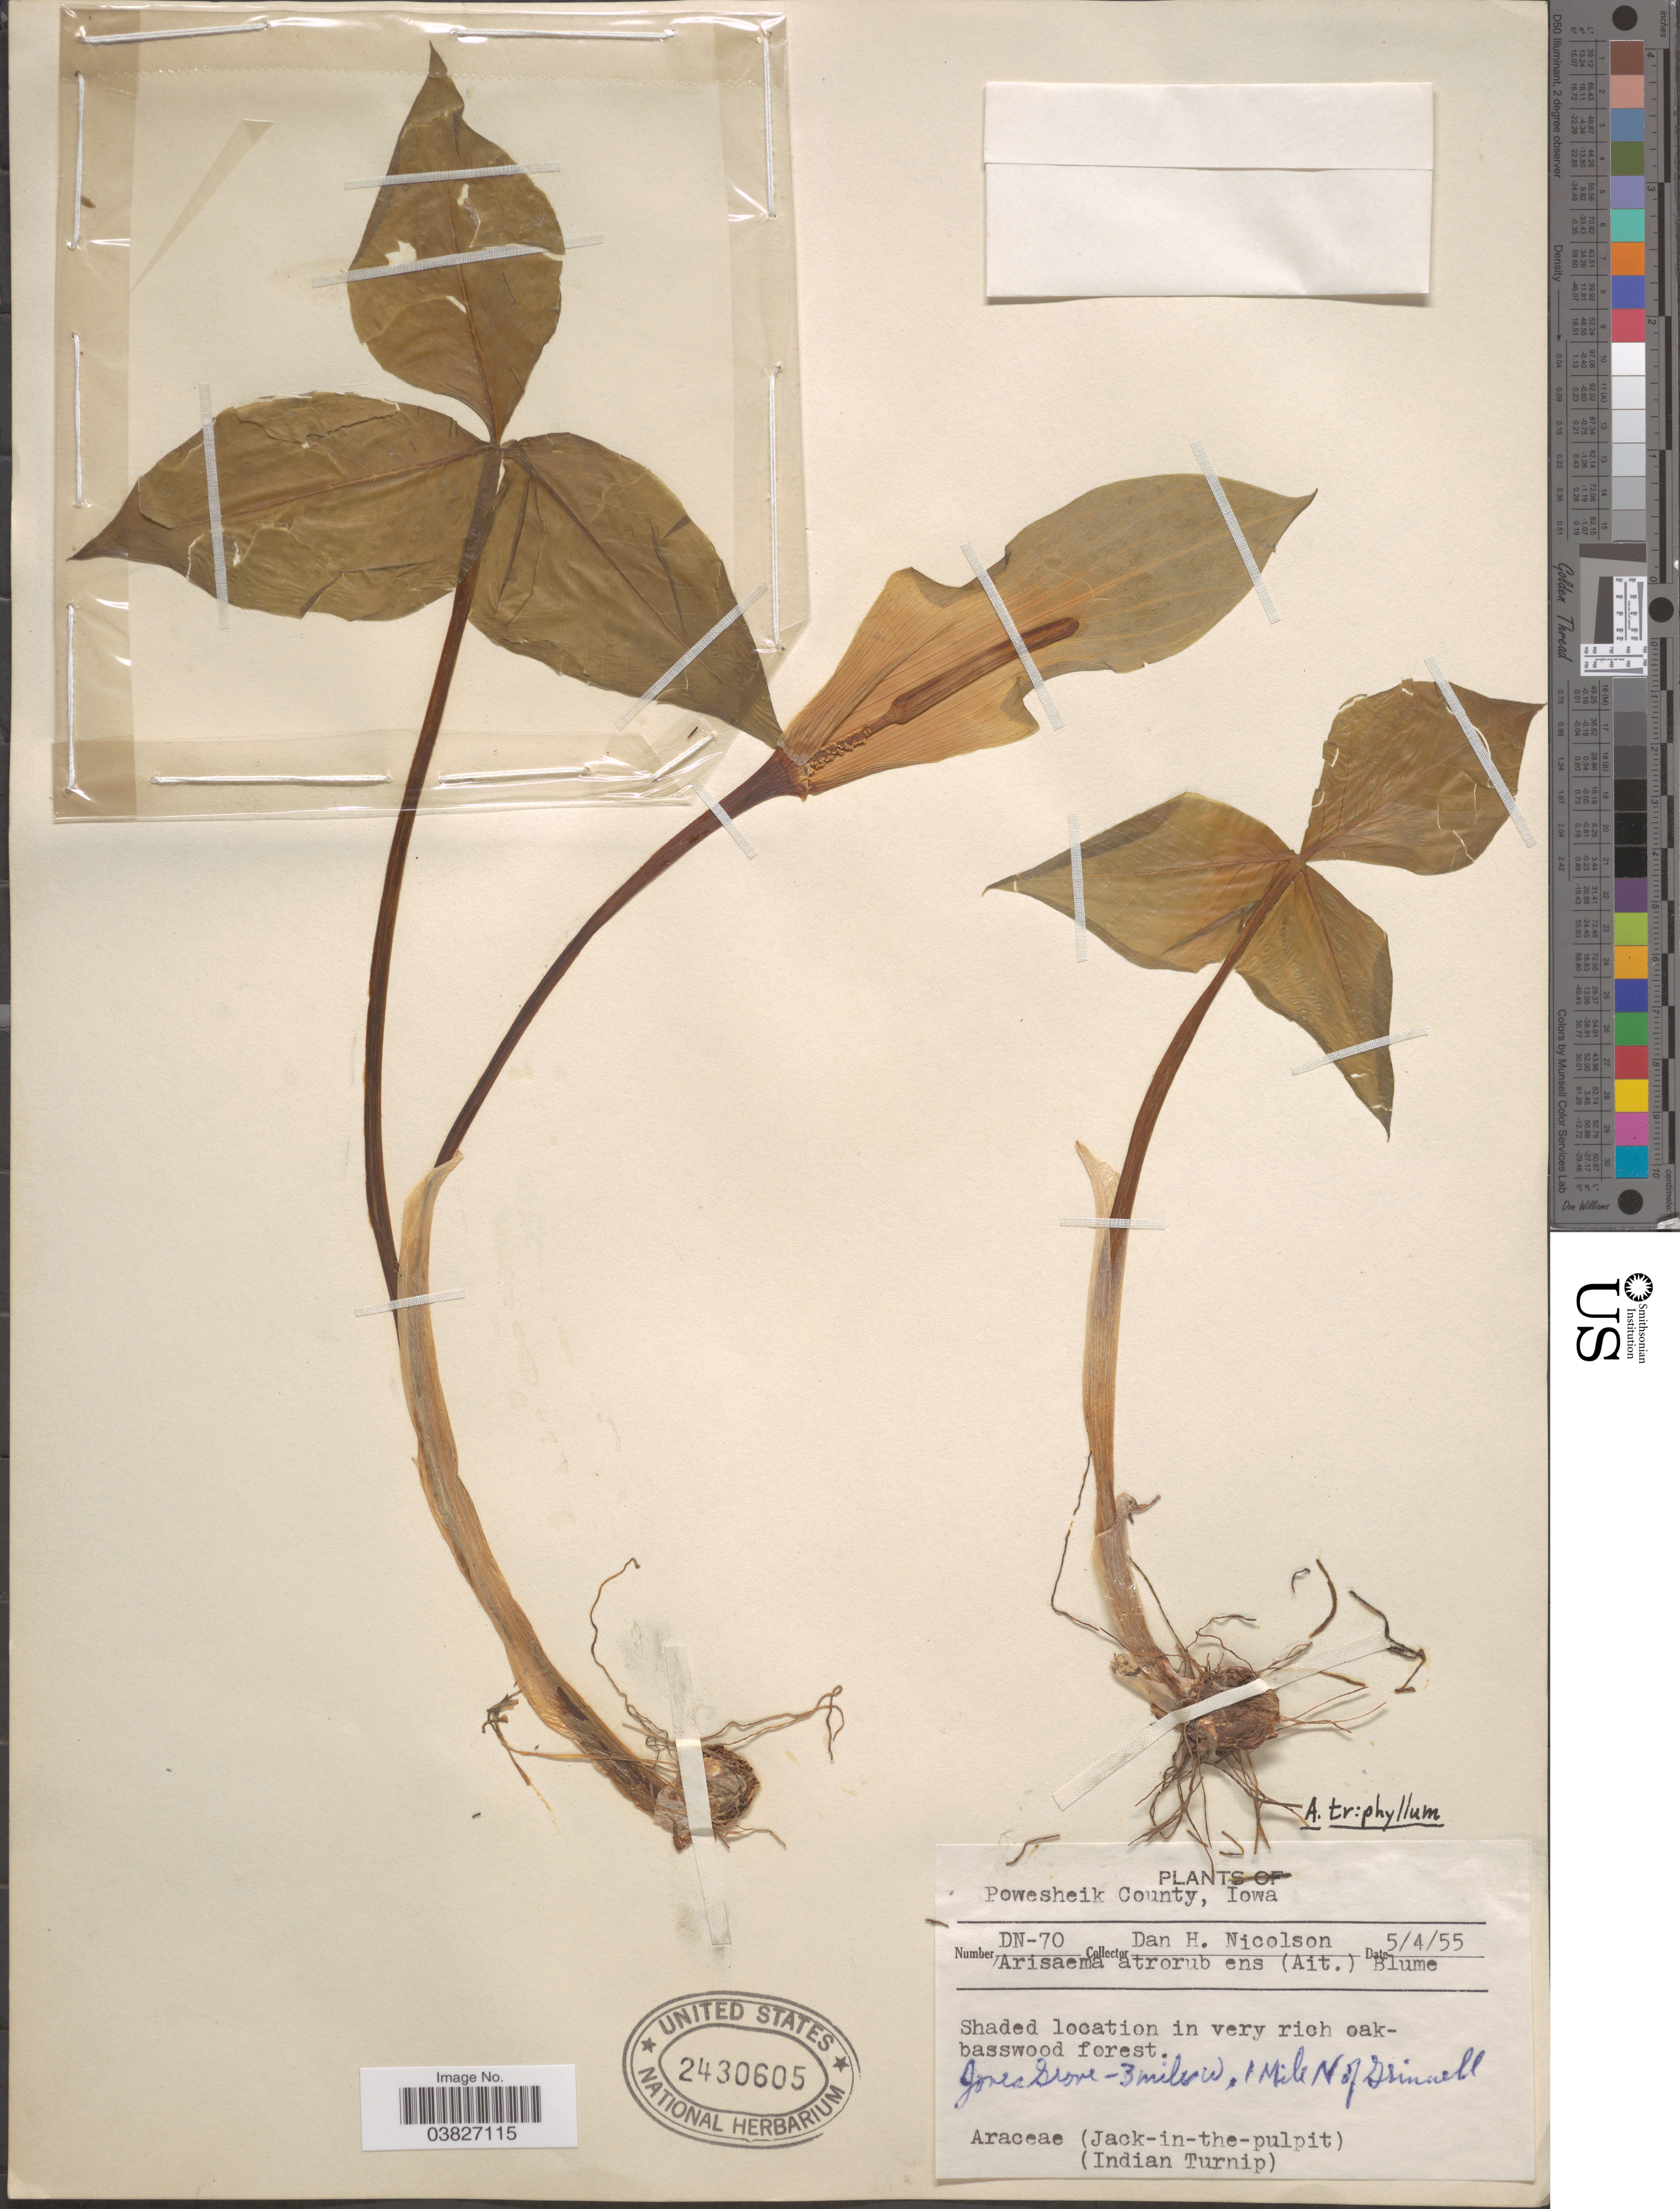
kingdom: Plantae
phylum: Tracheophyta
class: Liliopsida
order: Alismatales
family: Araceae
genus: Arisaema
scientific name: Arisaema triphyllum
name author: (L.) Schott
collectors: D. H. Nicolson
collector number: DN-70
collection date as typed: Transcribed d/m/y: 5/4/55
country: United States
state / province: Iowa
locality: Powesheik County. Jones Grove-3 mile W, 1 Mile N of Grinnell.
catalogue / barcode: US 2430605